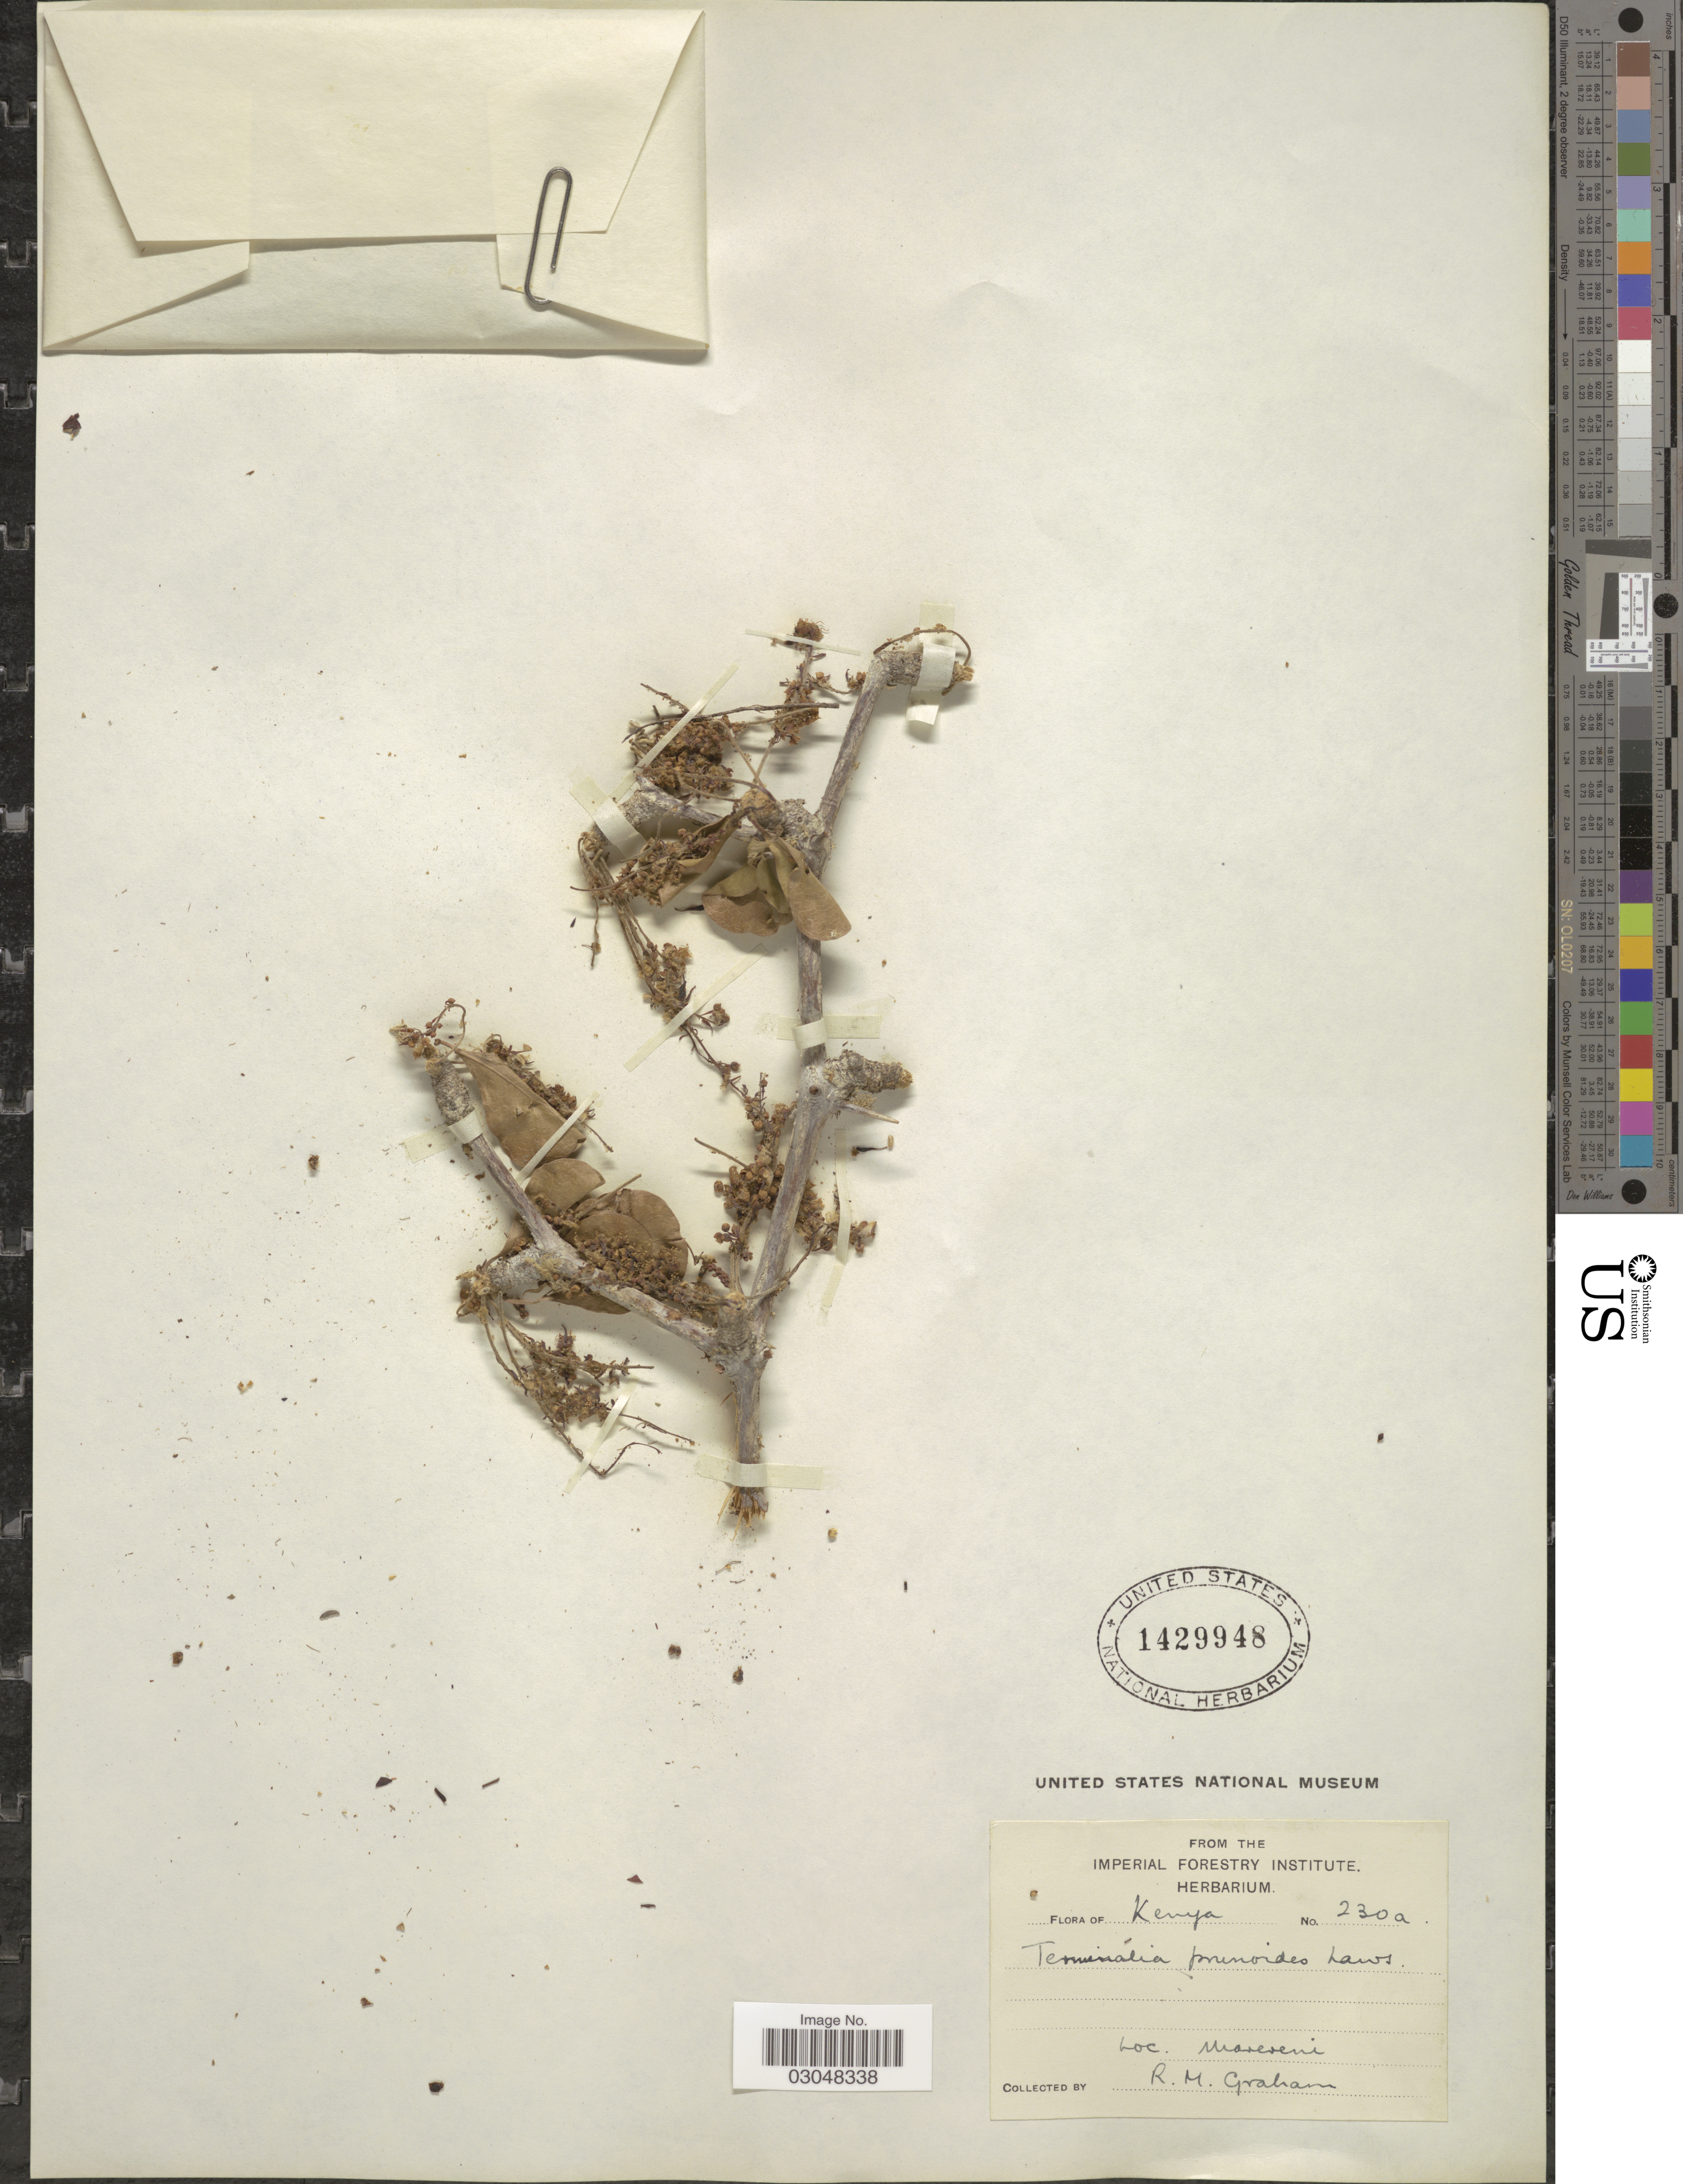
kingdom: Plantae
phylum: Tracheophyta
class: Magnoliopsida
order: Myrtales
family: Combretaceae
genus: Terminalia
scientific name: Terminalia prunioides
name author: M.A. Lawson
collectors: R. M. Graham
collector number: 230a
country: Kenya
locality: Marereni.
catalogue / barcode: US 1429948